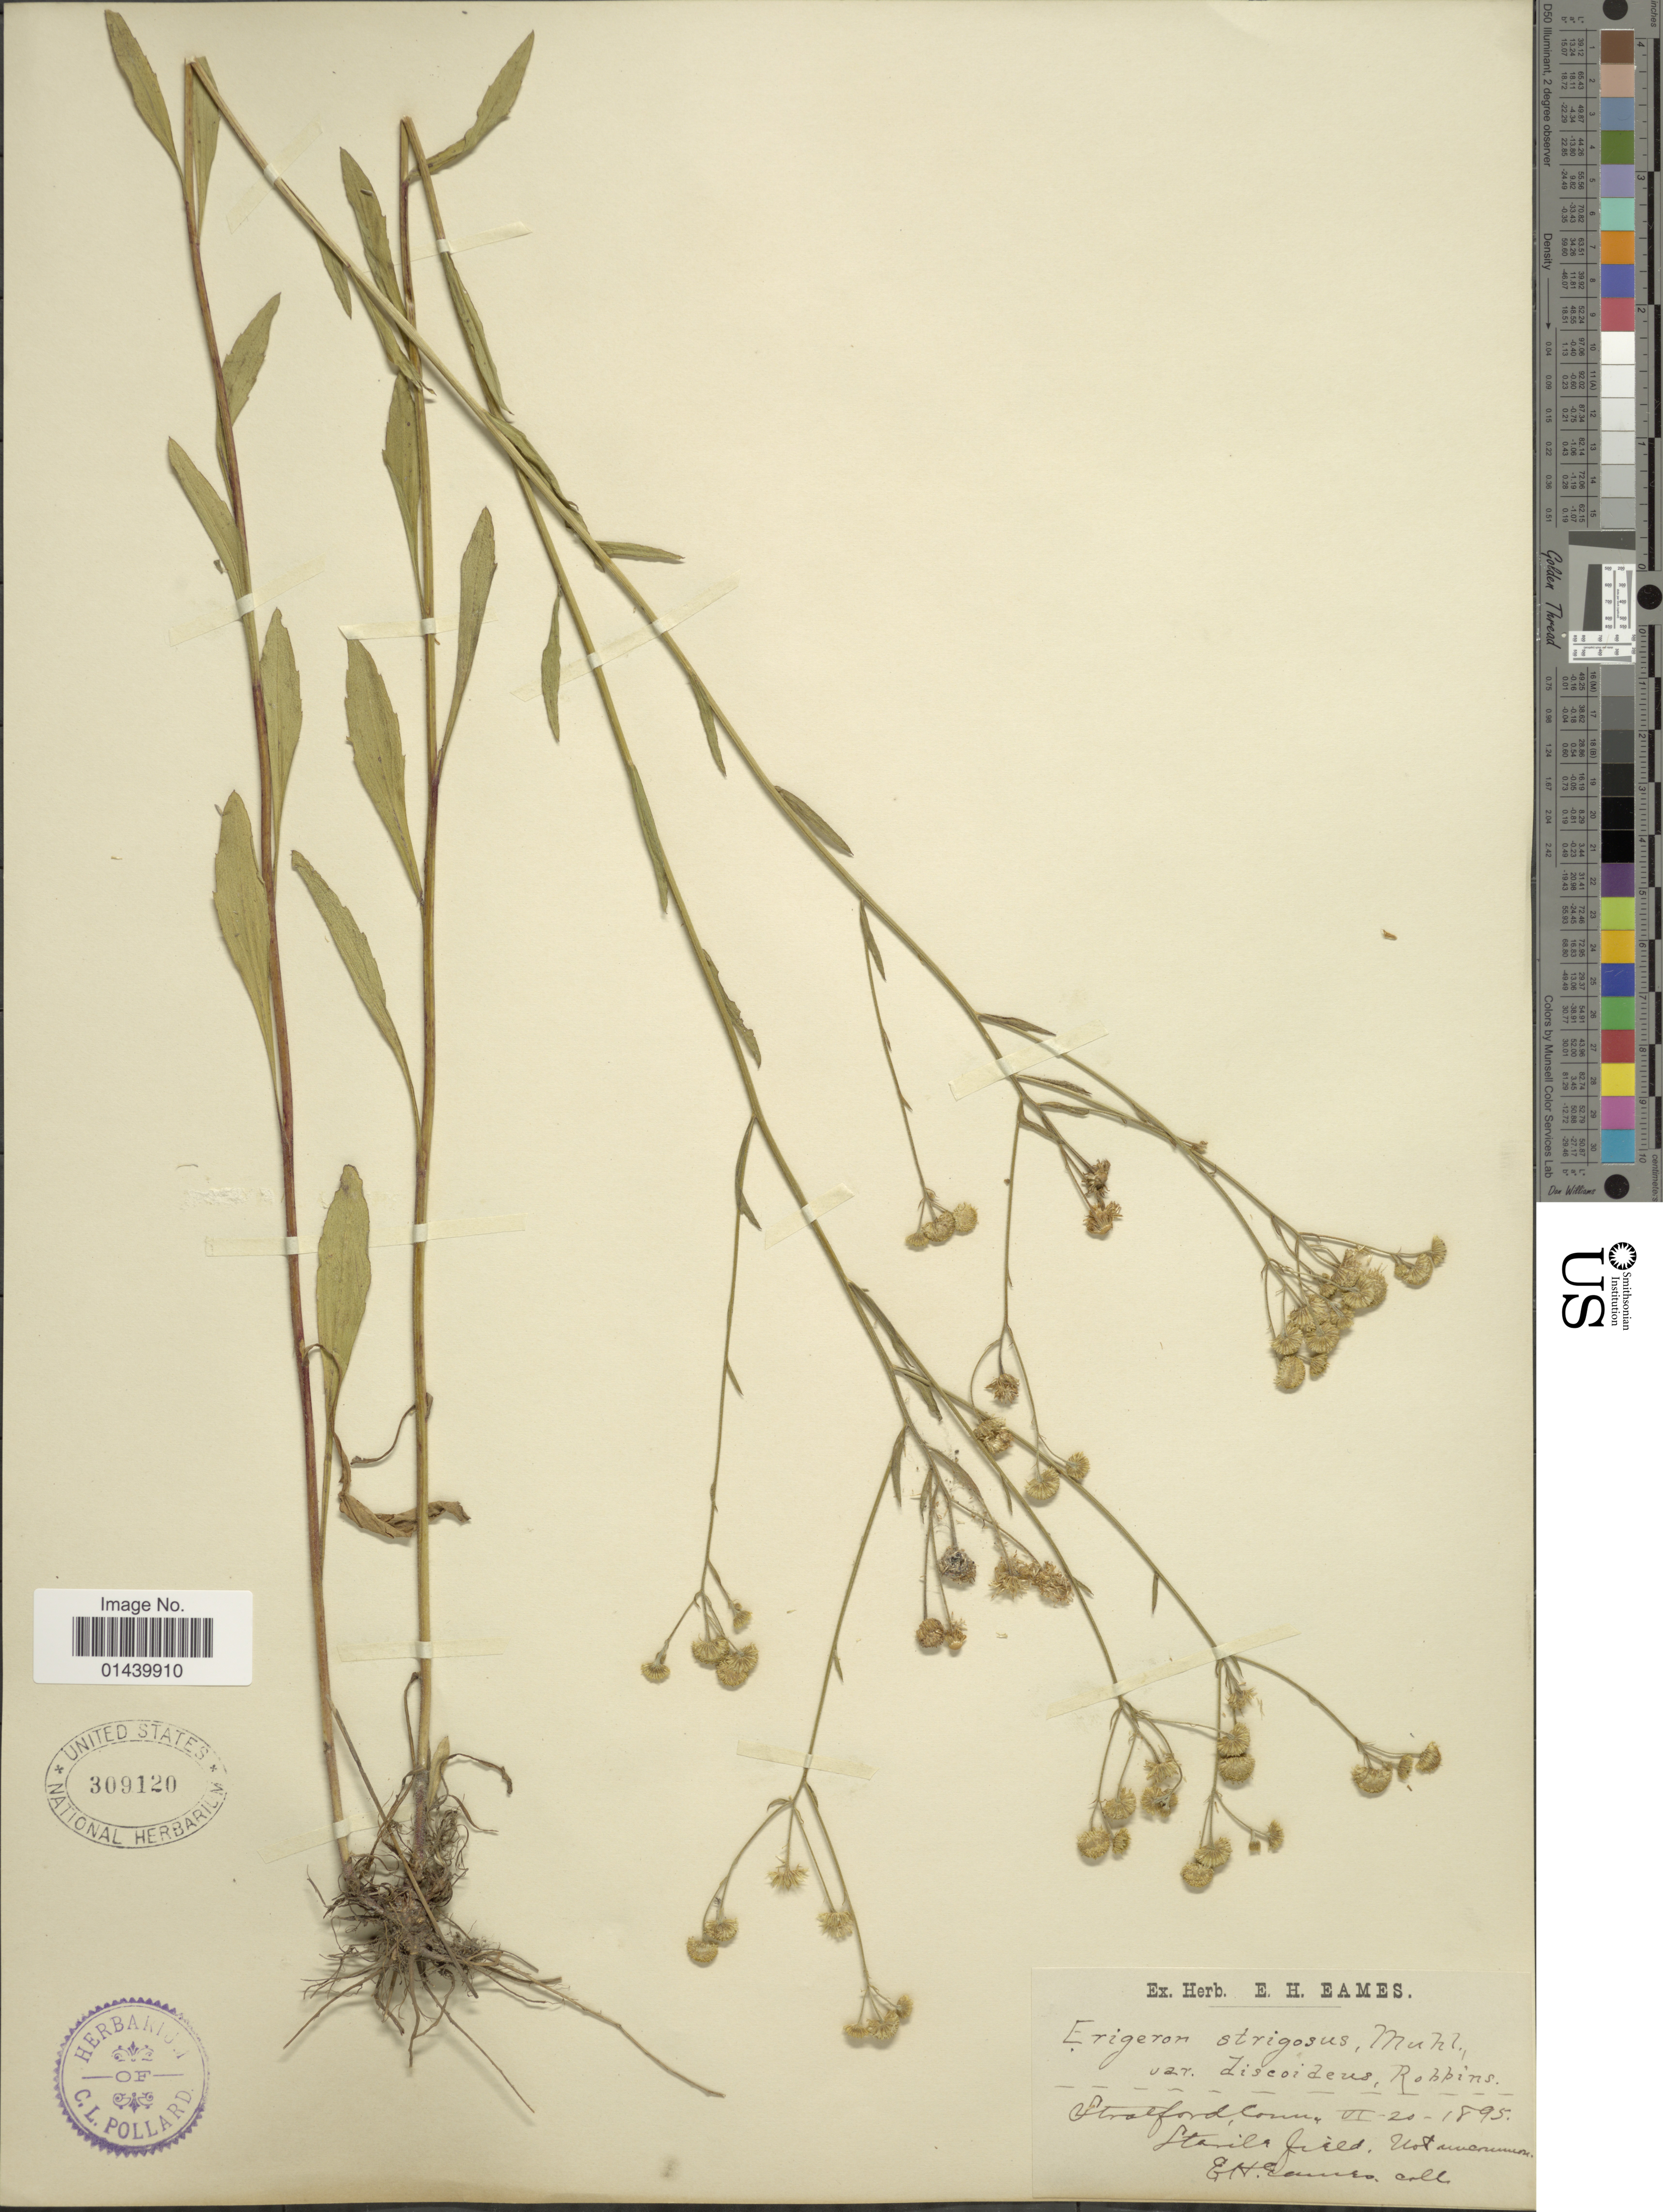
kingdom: Plantae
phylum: Tracheophyta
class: Magnoliopsida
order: Asterales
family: Asteraceae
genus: Erigeron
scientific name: Erigeron strigosus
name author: Muhl. ex Willd.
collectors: E. H. Eames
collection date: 1895-06-20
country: United States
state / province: Connecticut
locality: Stratford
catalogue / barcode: US 309120